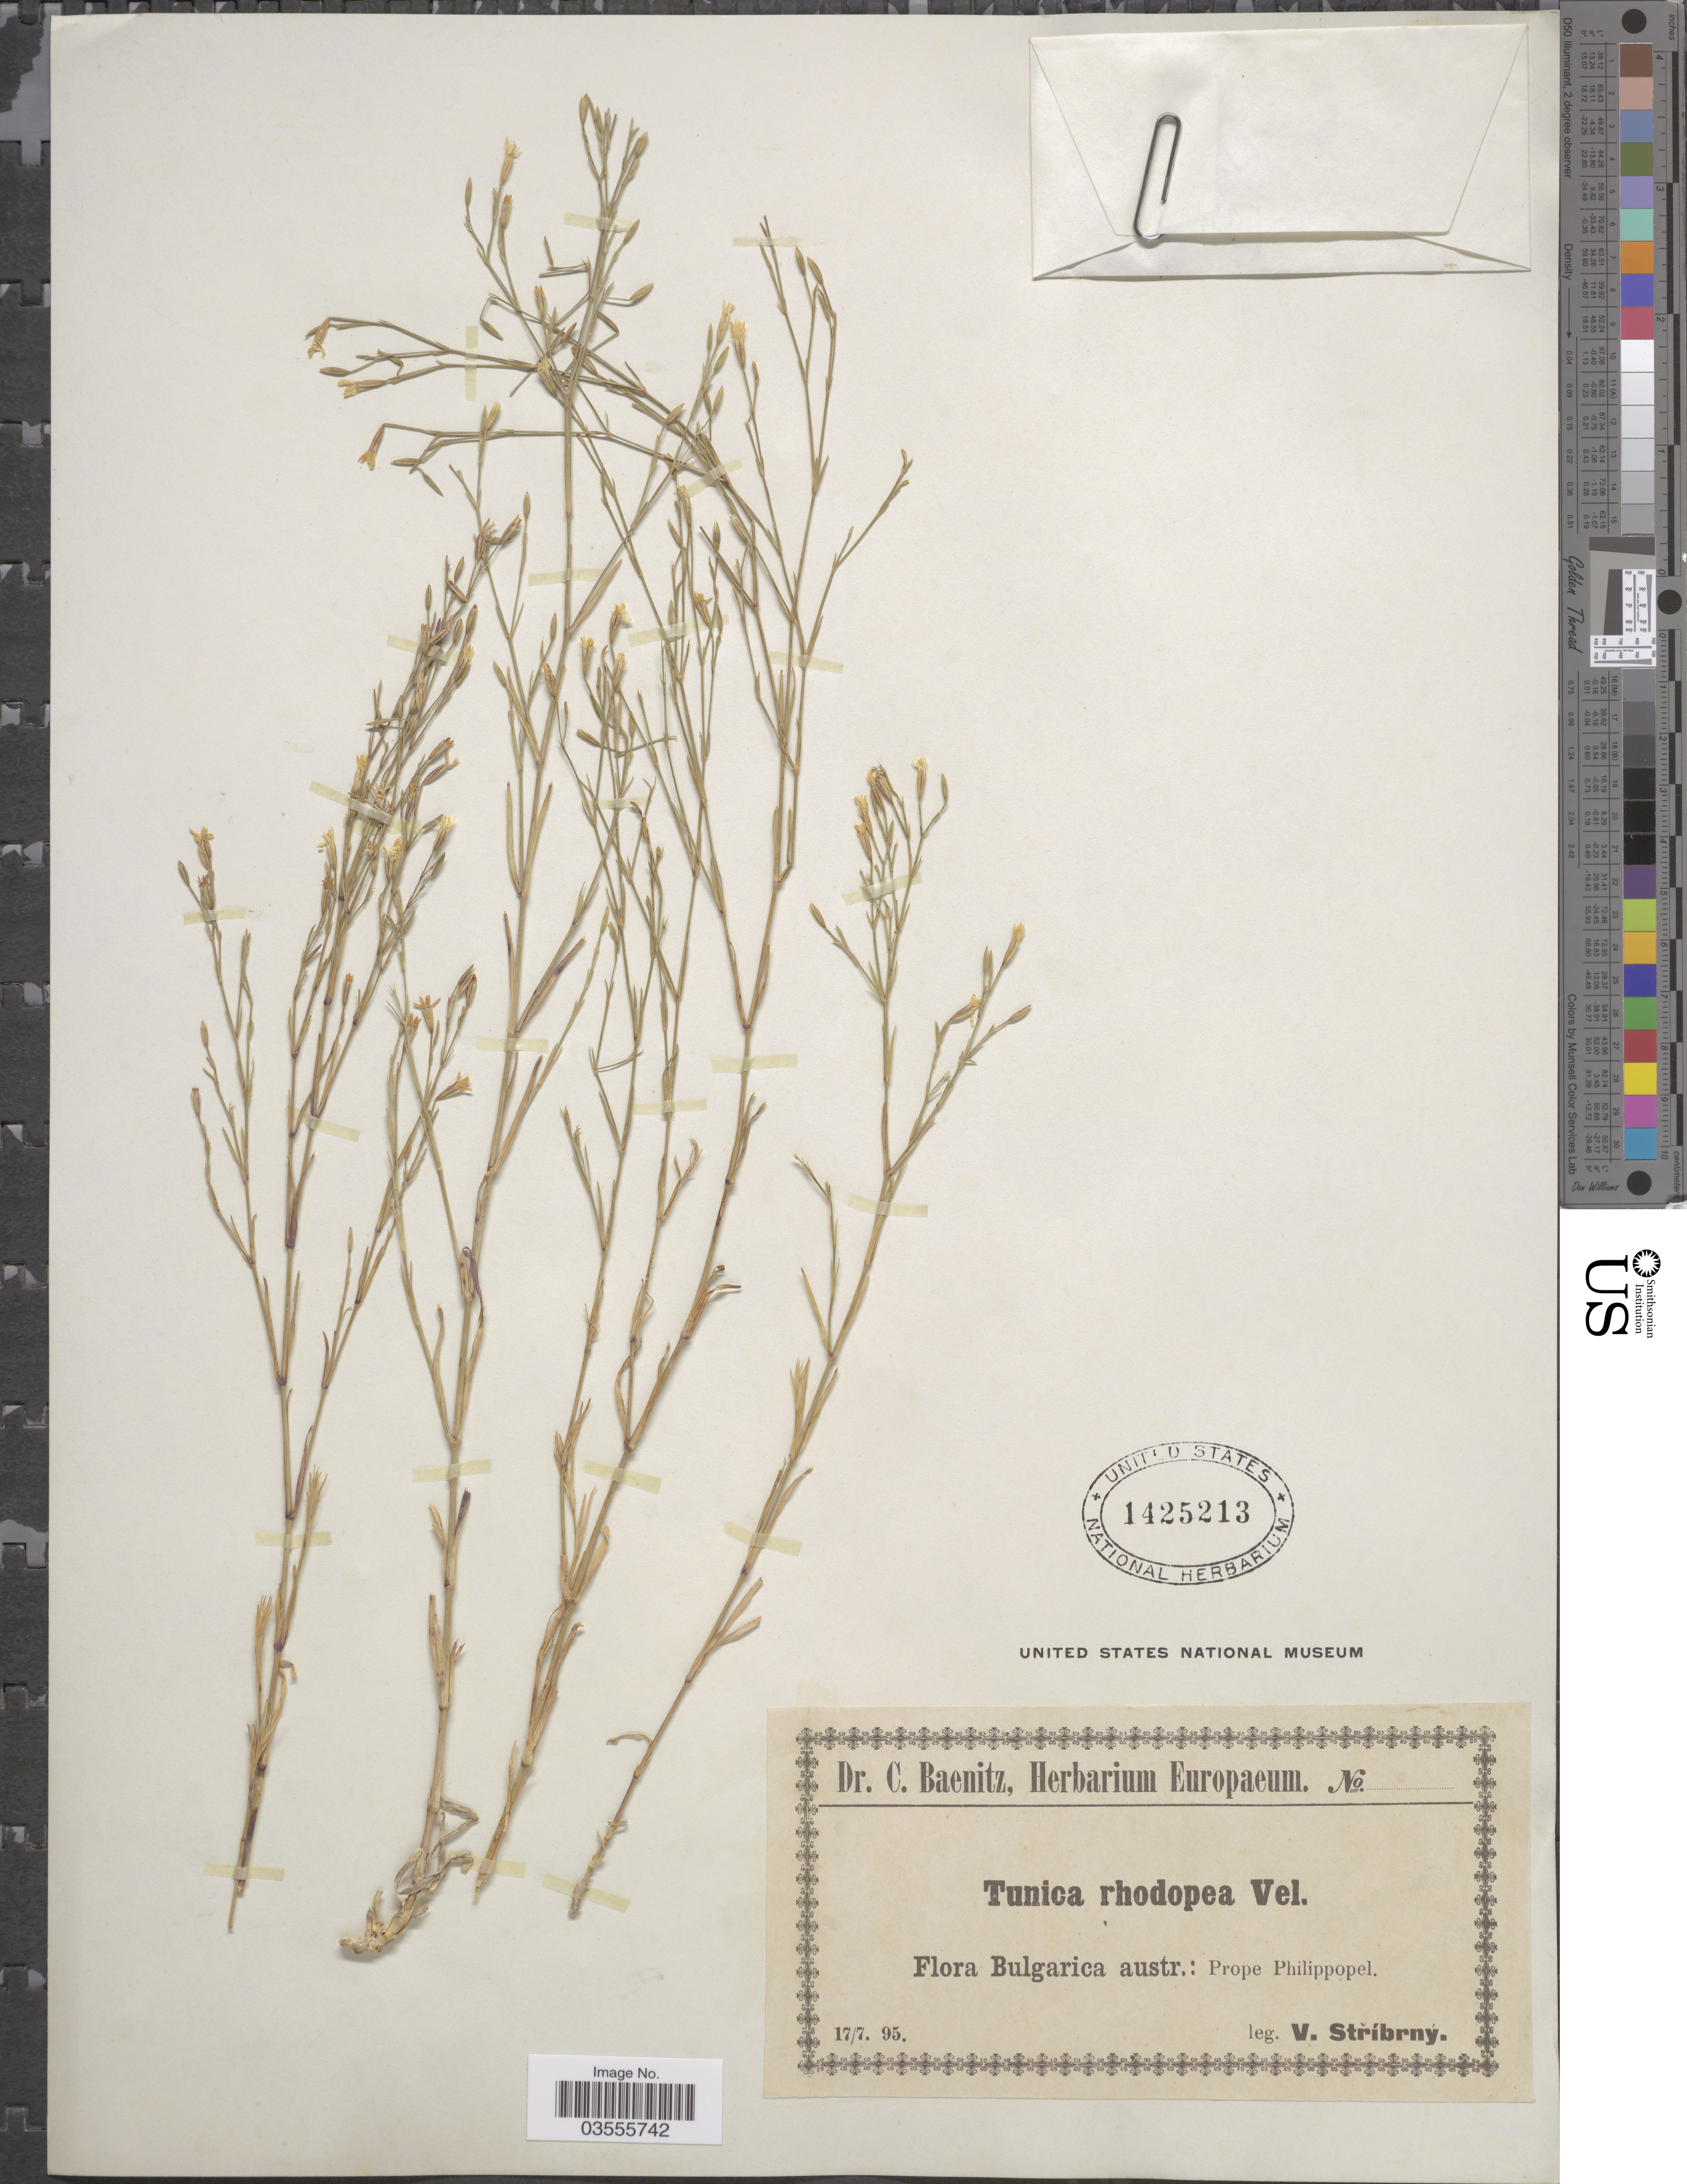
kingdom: Plantae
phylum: Tracheophyta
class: Magnoliopsida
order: Caryophyllales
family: Caryophyllaceae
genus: Petrorhagia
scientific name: Petrorhagia ochroleuca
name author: (Sm.) P.W. Ball & Heywood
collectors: V. Stribrny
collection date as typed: Transcribed d/m/y: 17/7/95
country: Bulgaria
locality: Bulgarica austr.: Prope Philippopel.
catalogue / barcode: US 1425213